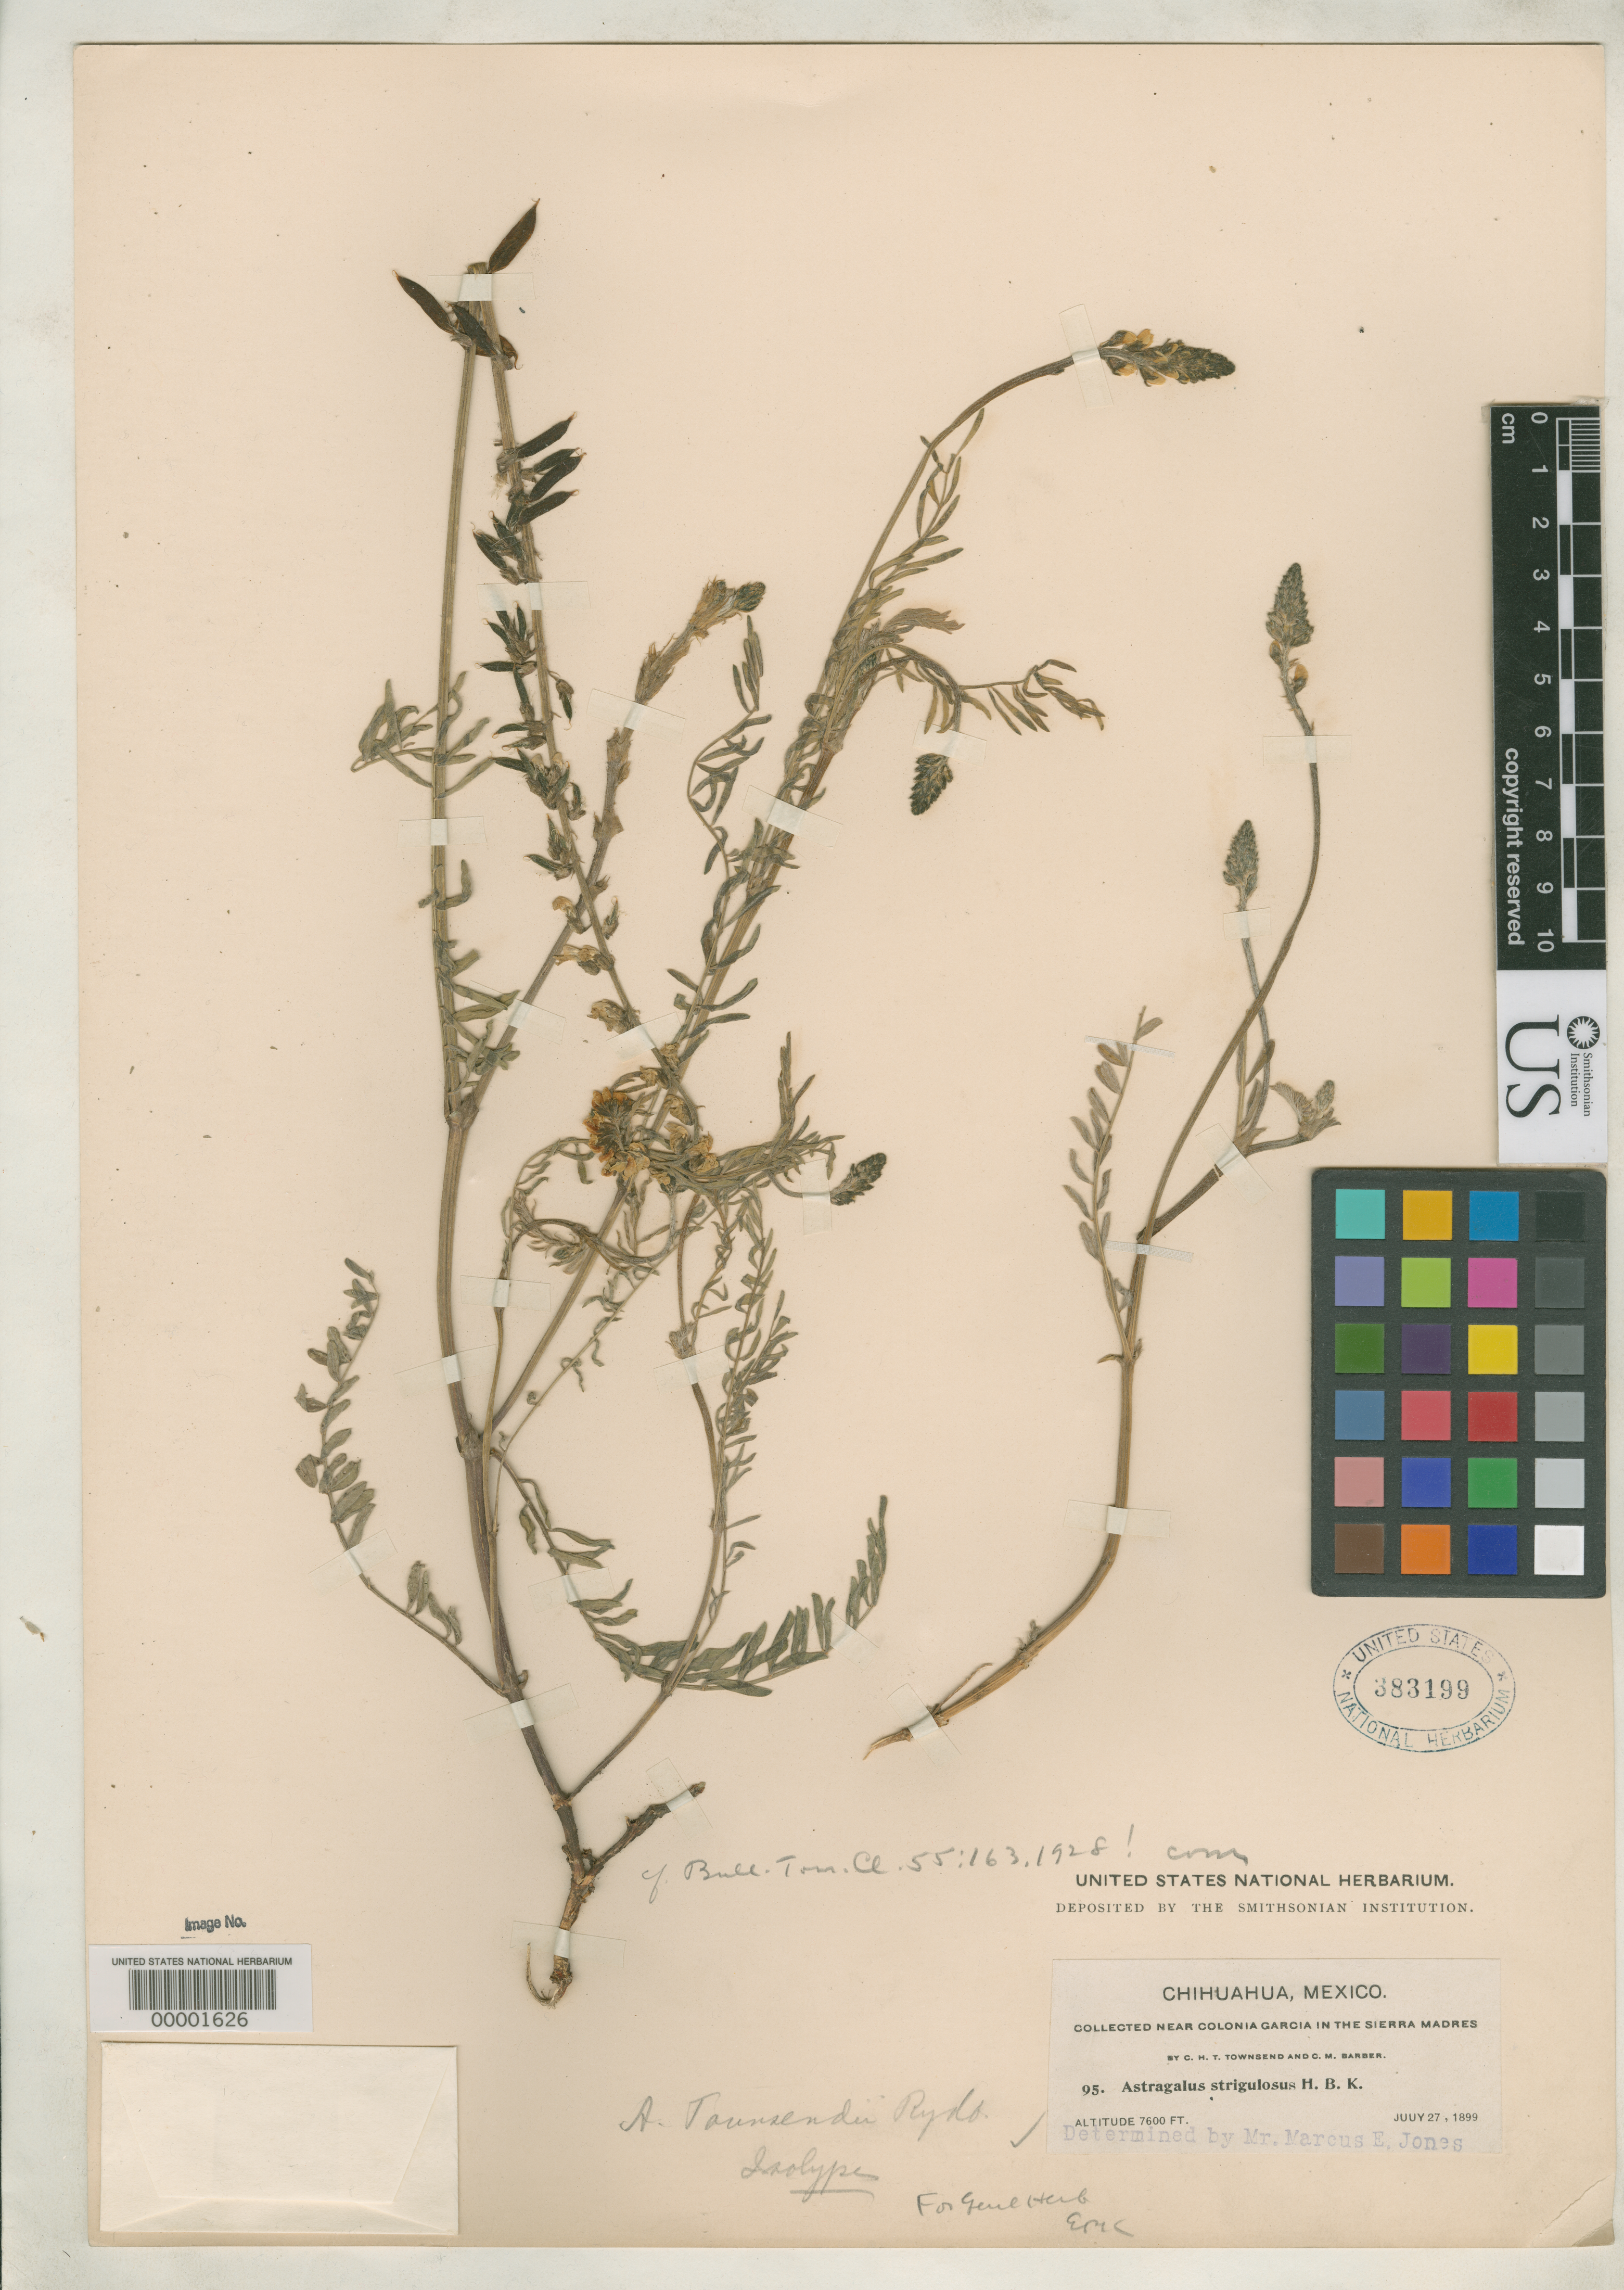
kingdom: Plantae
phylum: Tracheophyta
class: Magnoliopsida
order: Fabales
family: Fabaceae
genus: Atelophragma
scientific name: Atelophragma townsendii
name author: Rydb.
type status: Isotype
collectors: C. H. T. Townsend & C. Barber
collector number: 95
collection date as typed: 27 Jul 1899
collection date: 1899-07-27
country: Mexico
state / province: Chihuahua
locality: Sierra Madre.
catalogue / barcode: US 383199